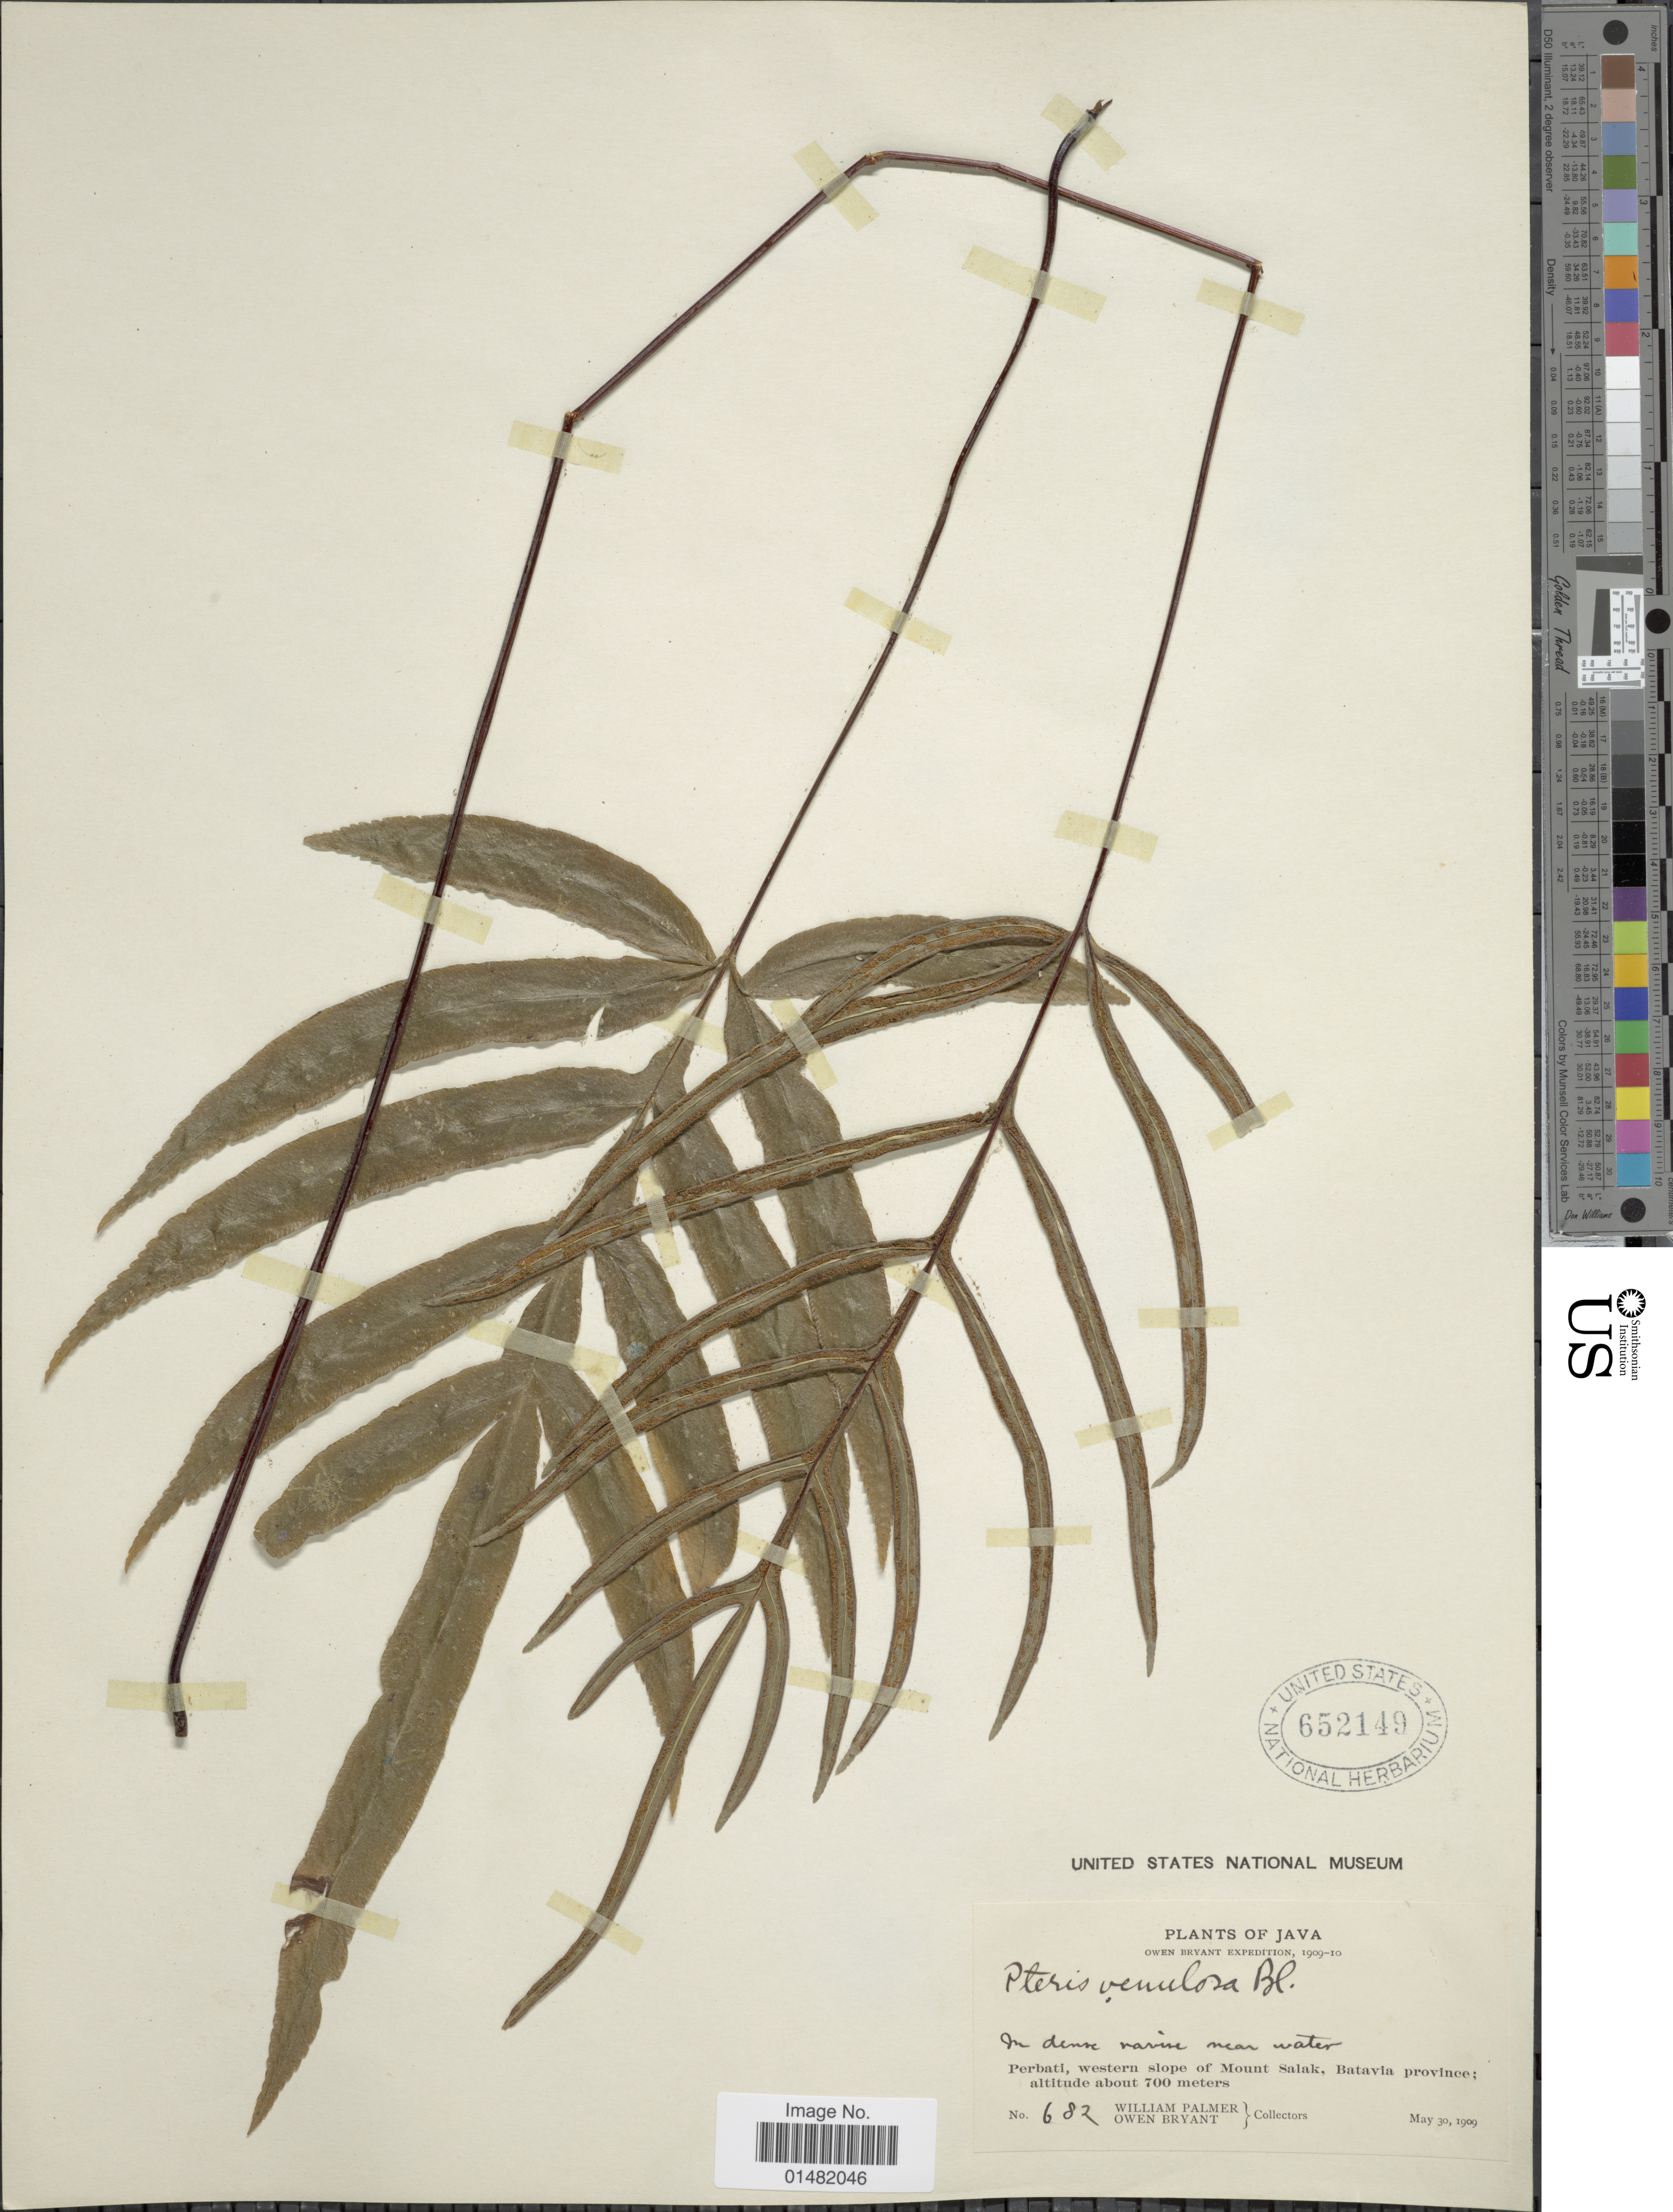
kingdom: Plantae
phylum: Tracheophyta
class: Polypodiopsida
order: Polypodiales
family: Pteridaceae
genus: Pteris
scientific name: Pteris venulosa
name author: Blume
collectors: W. Palmer & O. Bryant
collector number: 682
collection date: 1909-05-30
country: Indonesia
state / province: Java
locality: Perbati, western slope of Mount Salak, Batavia province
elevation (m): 700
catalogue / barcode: US 652149